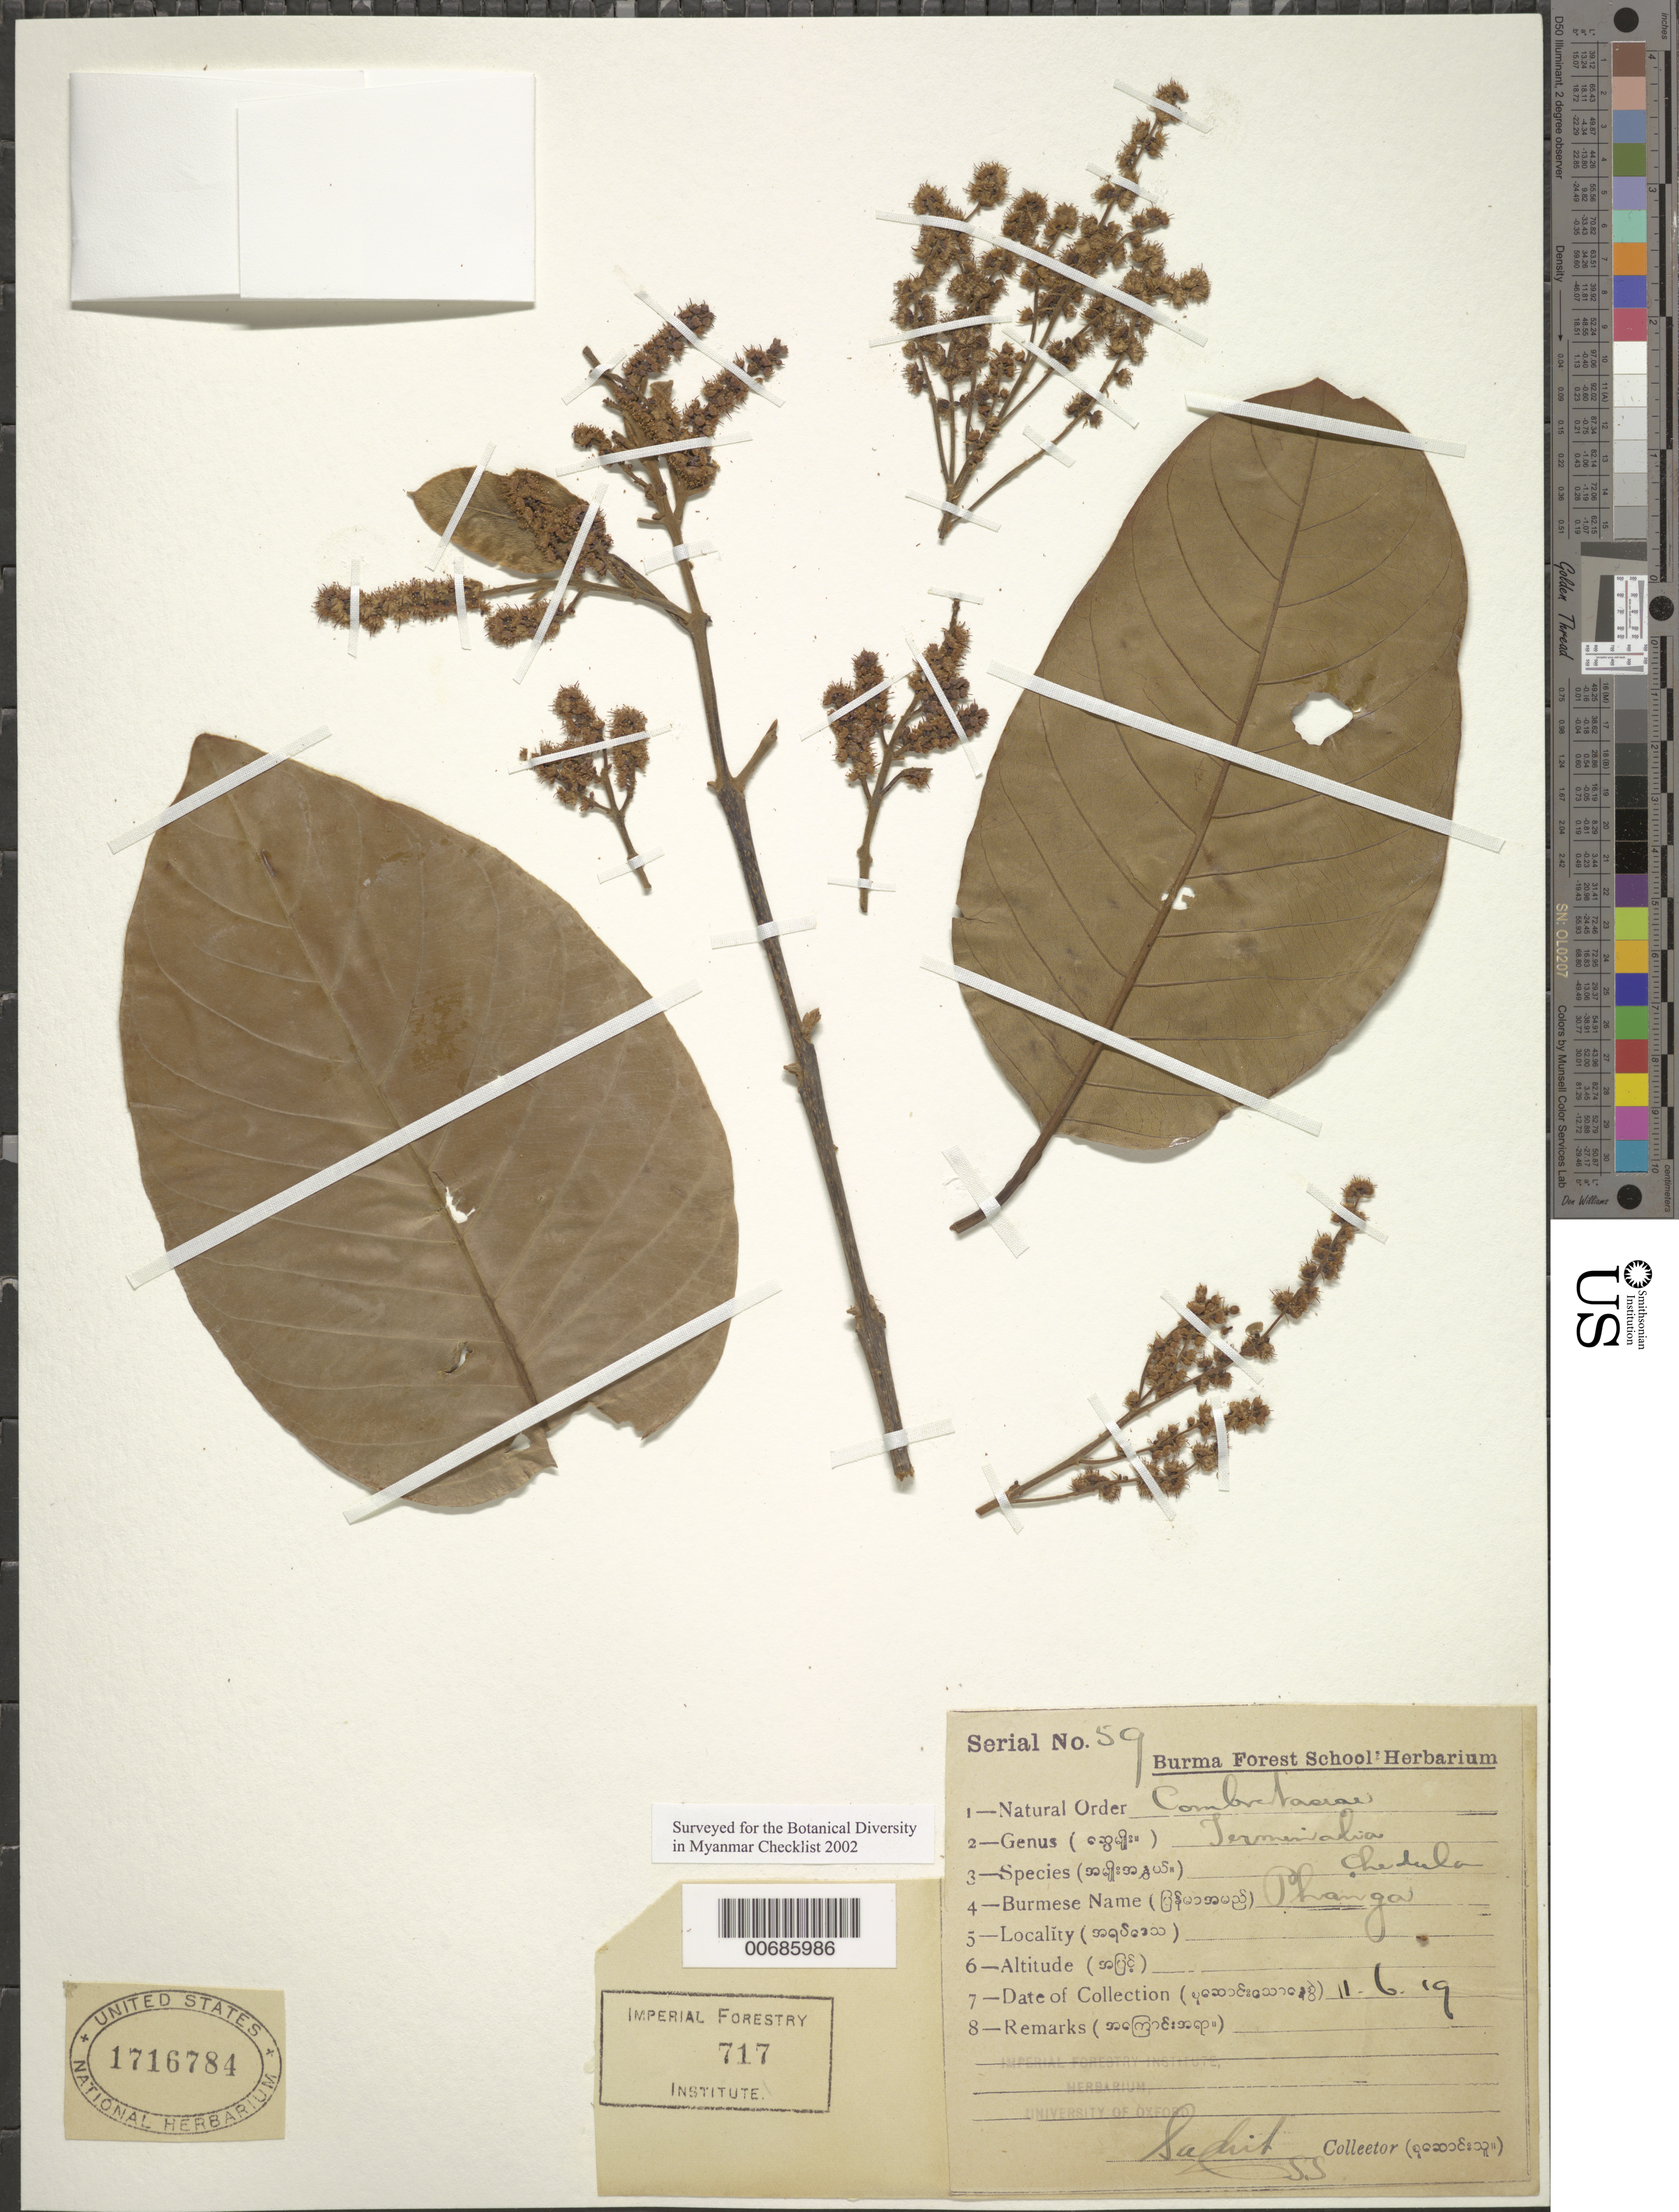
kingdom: Plantae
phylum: Tracheophyta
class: Magnoliopsida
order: Myrtales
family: Combretaceae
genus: Terminalia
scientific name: Terminalia chebula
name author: Retz.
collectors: Burma Forest School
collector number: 59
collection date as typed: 11 Jun 1919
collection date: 1919-06-11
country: Myanmar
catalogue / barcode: US 1716784